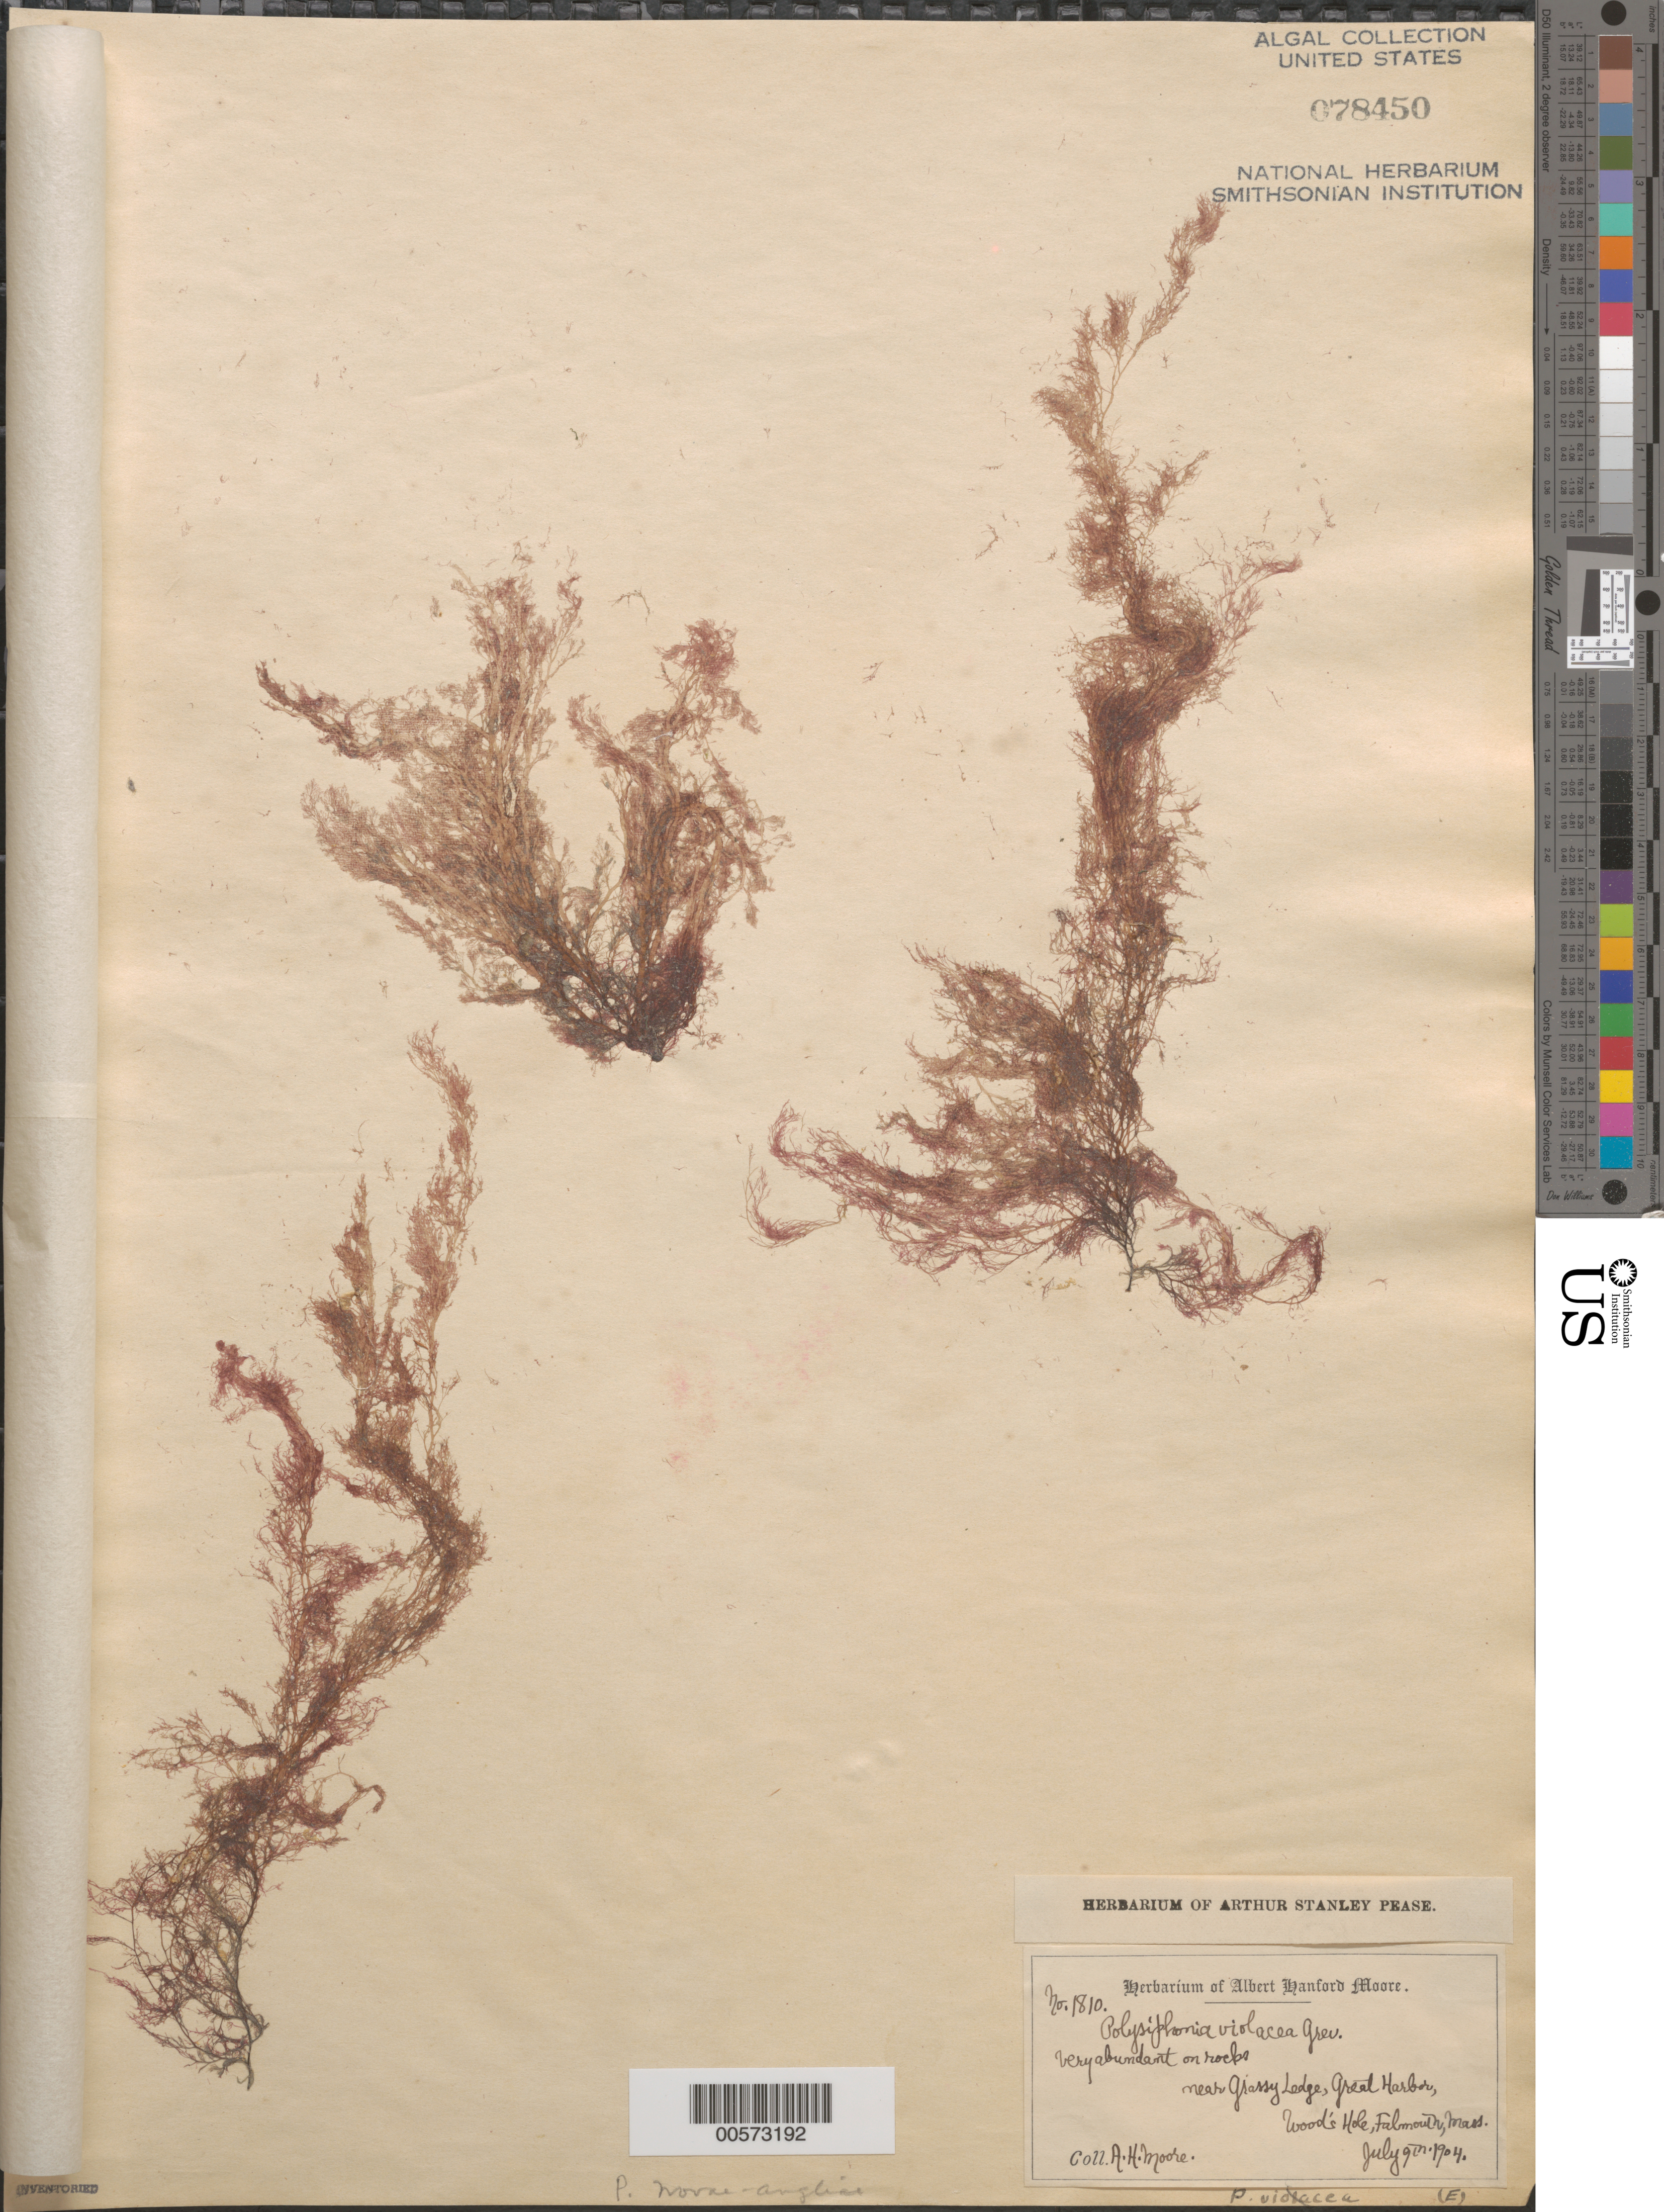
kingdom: Plantae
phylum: Rhodophyta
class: Florideophyceae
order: Ceramiales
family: Rhodomelaceae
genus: Melanothamnus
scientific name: Melanothamnus harveyi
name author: (Bailey) Diaz-Tapia & C.A. Maggs in Diaz-Tapia et al.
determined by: Algae name updating Project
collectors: A. H. Moore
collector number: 1810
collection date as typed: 09 Jul 1904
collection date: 1904-07-09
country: United States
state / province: Massachusetts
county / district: Barnstable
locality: Woods Hole, Great Harbor, near Grassy Ledge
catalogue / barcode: US 78450